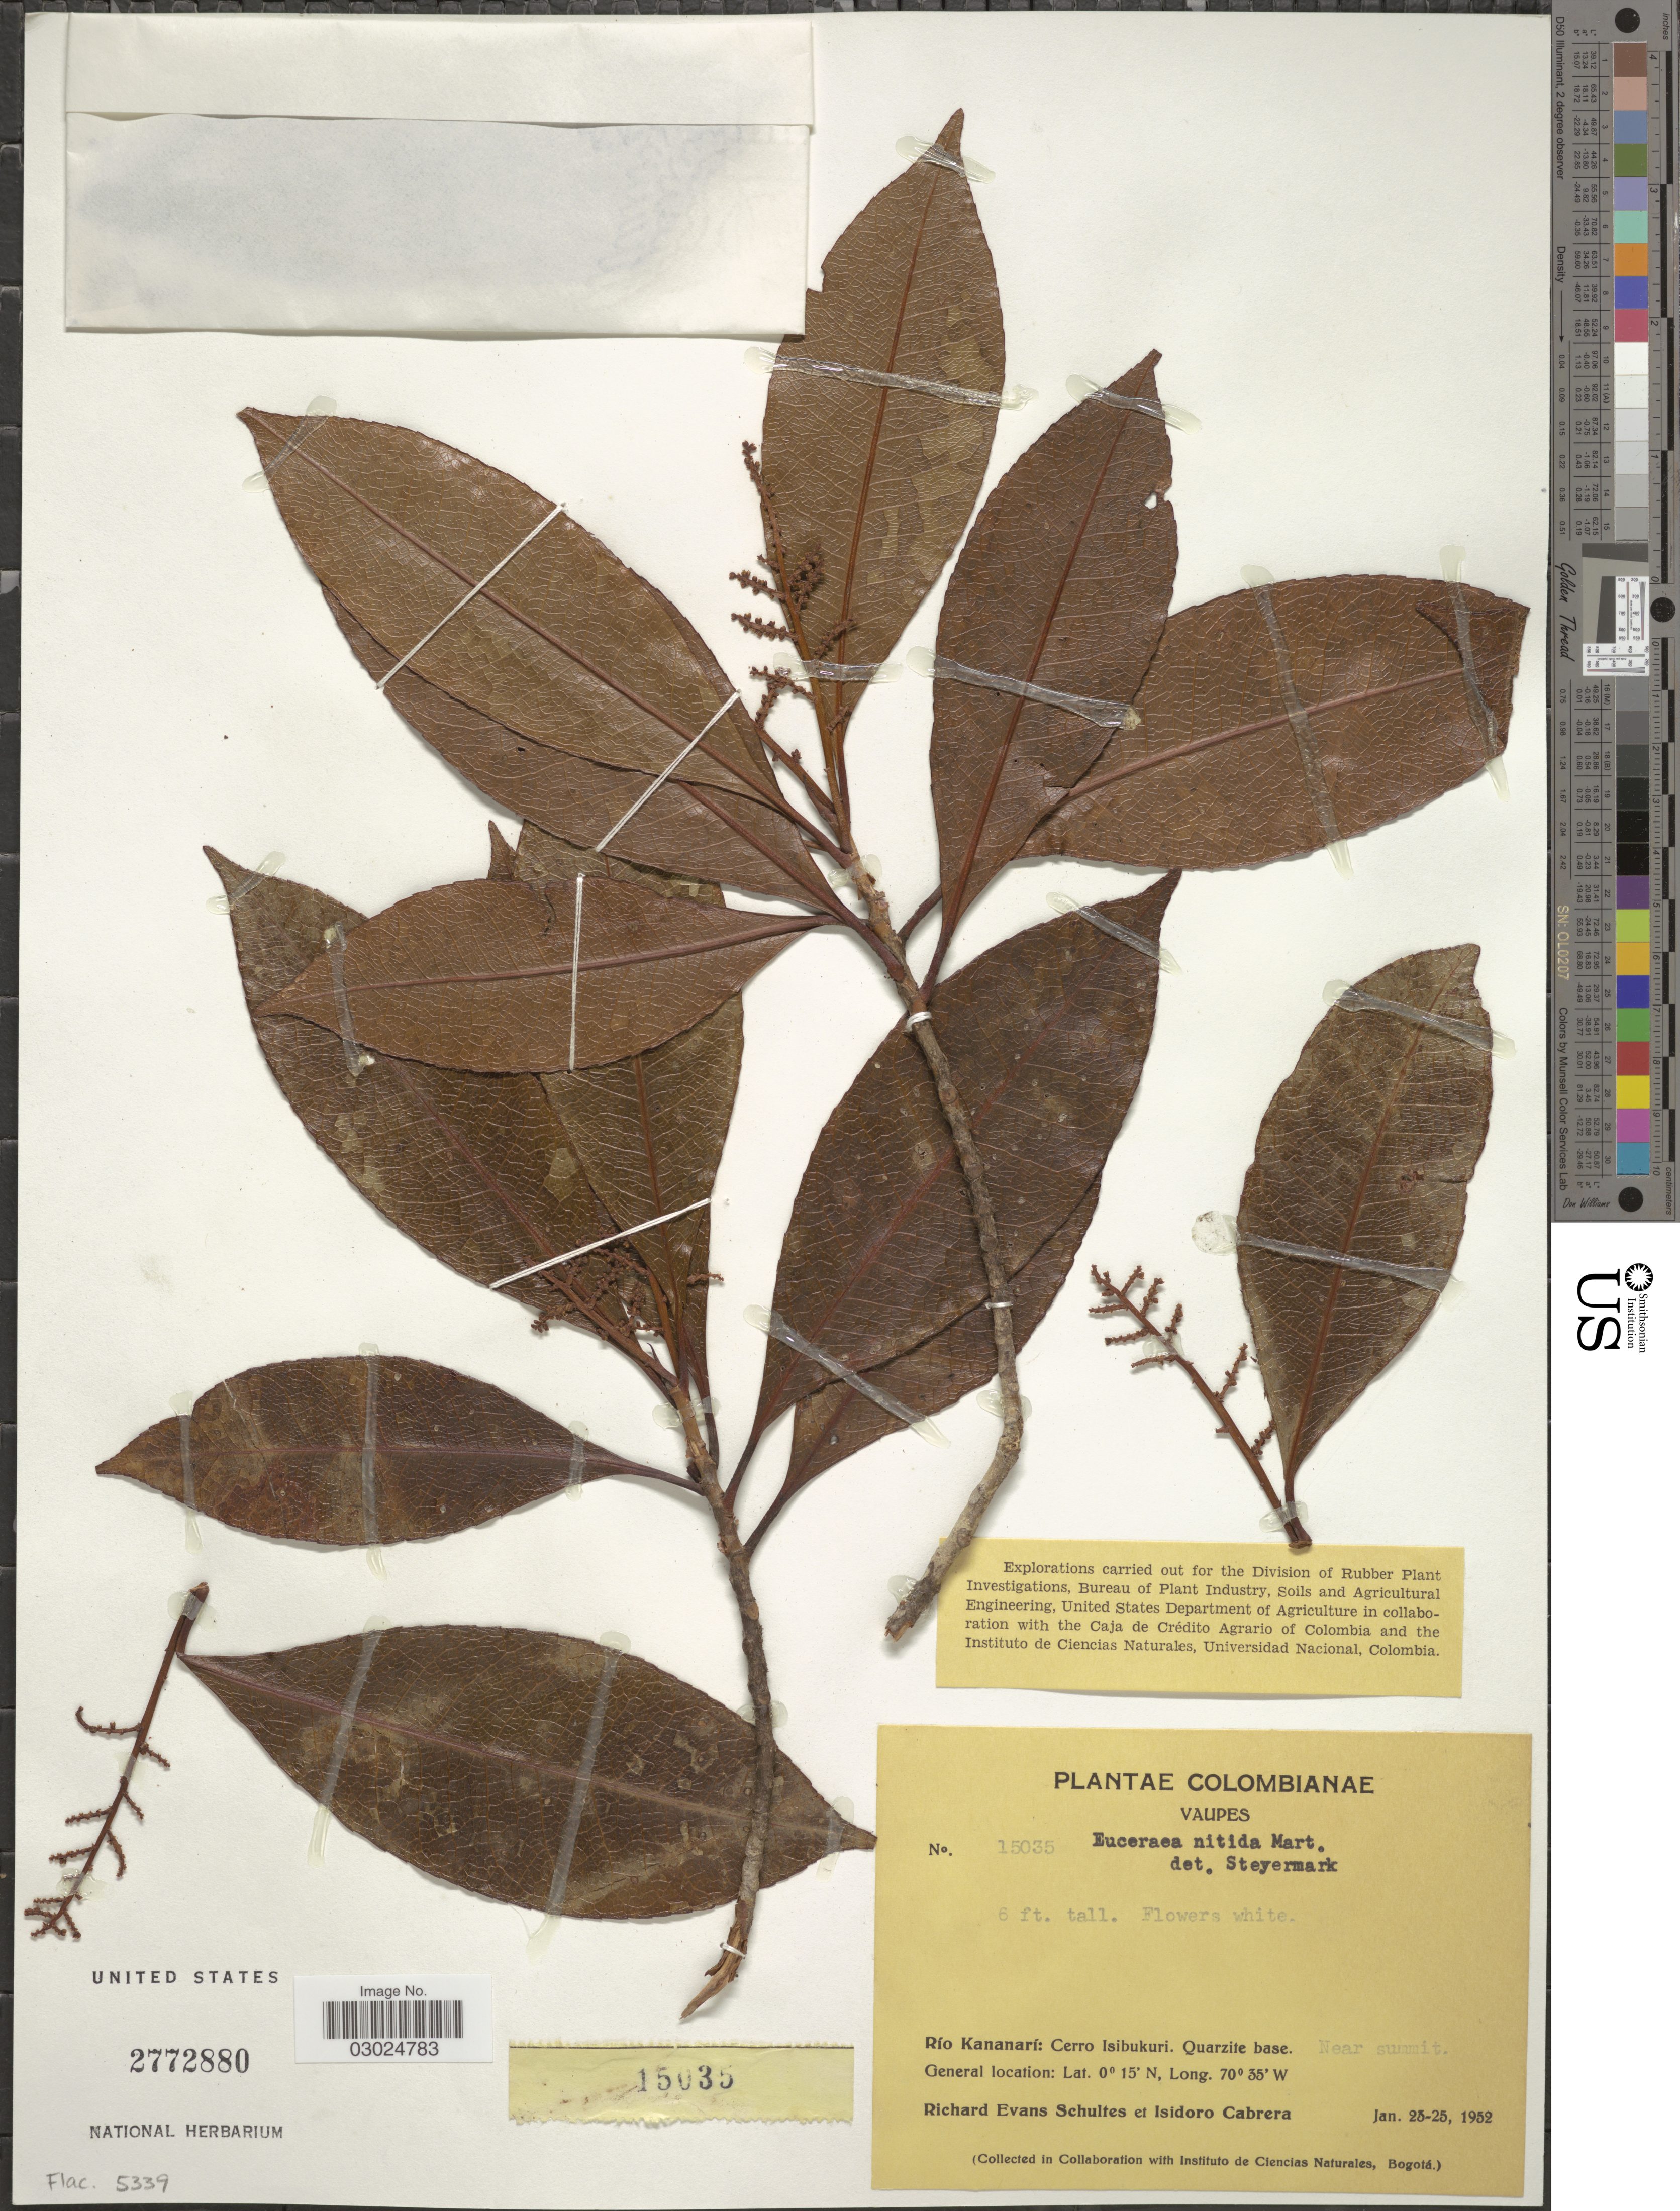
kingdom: Plantae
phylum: Tracheophyta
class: Magnoliopsida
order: Malpighiales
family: Salicaceae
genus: Casearia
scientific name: Casearia euceraea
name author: Mestier et al.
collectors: R. E. Schultes & I. Cabrera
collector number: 15035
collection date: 1952-01-23/1952-01-25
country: Colombia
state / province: Vaupés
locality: Río Kananarí: Cerro Isibukuri. Quarzite base.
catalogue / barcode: US 2772880